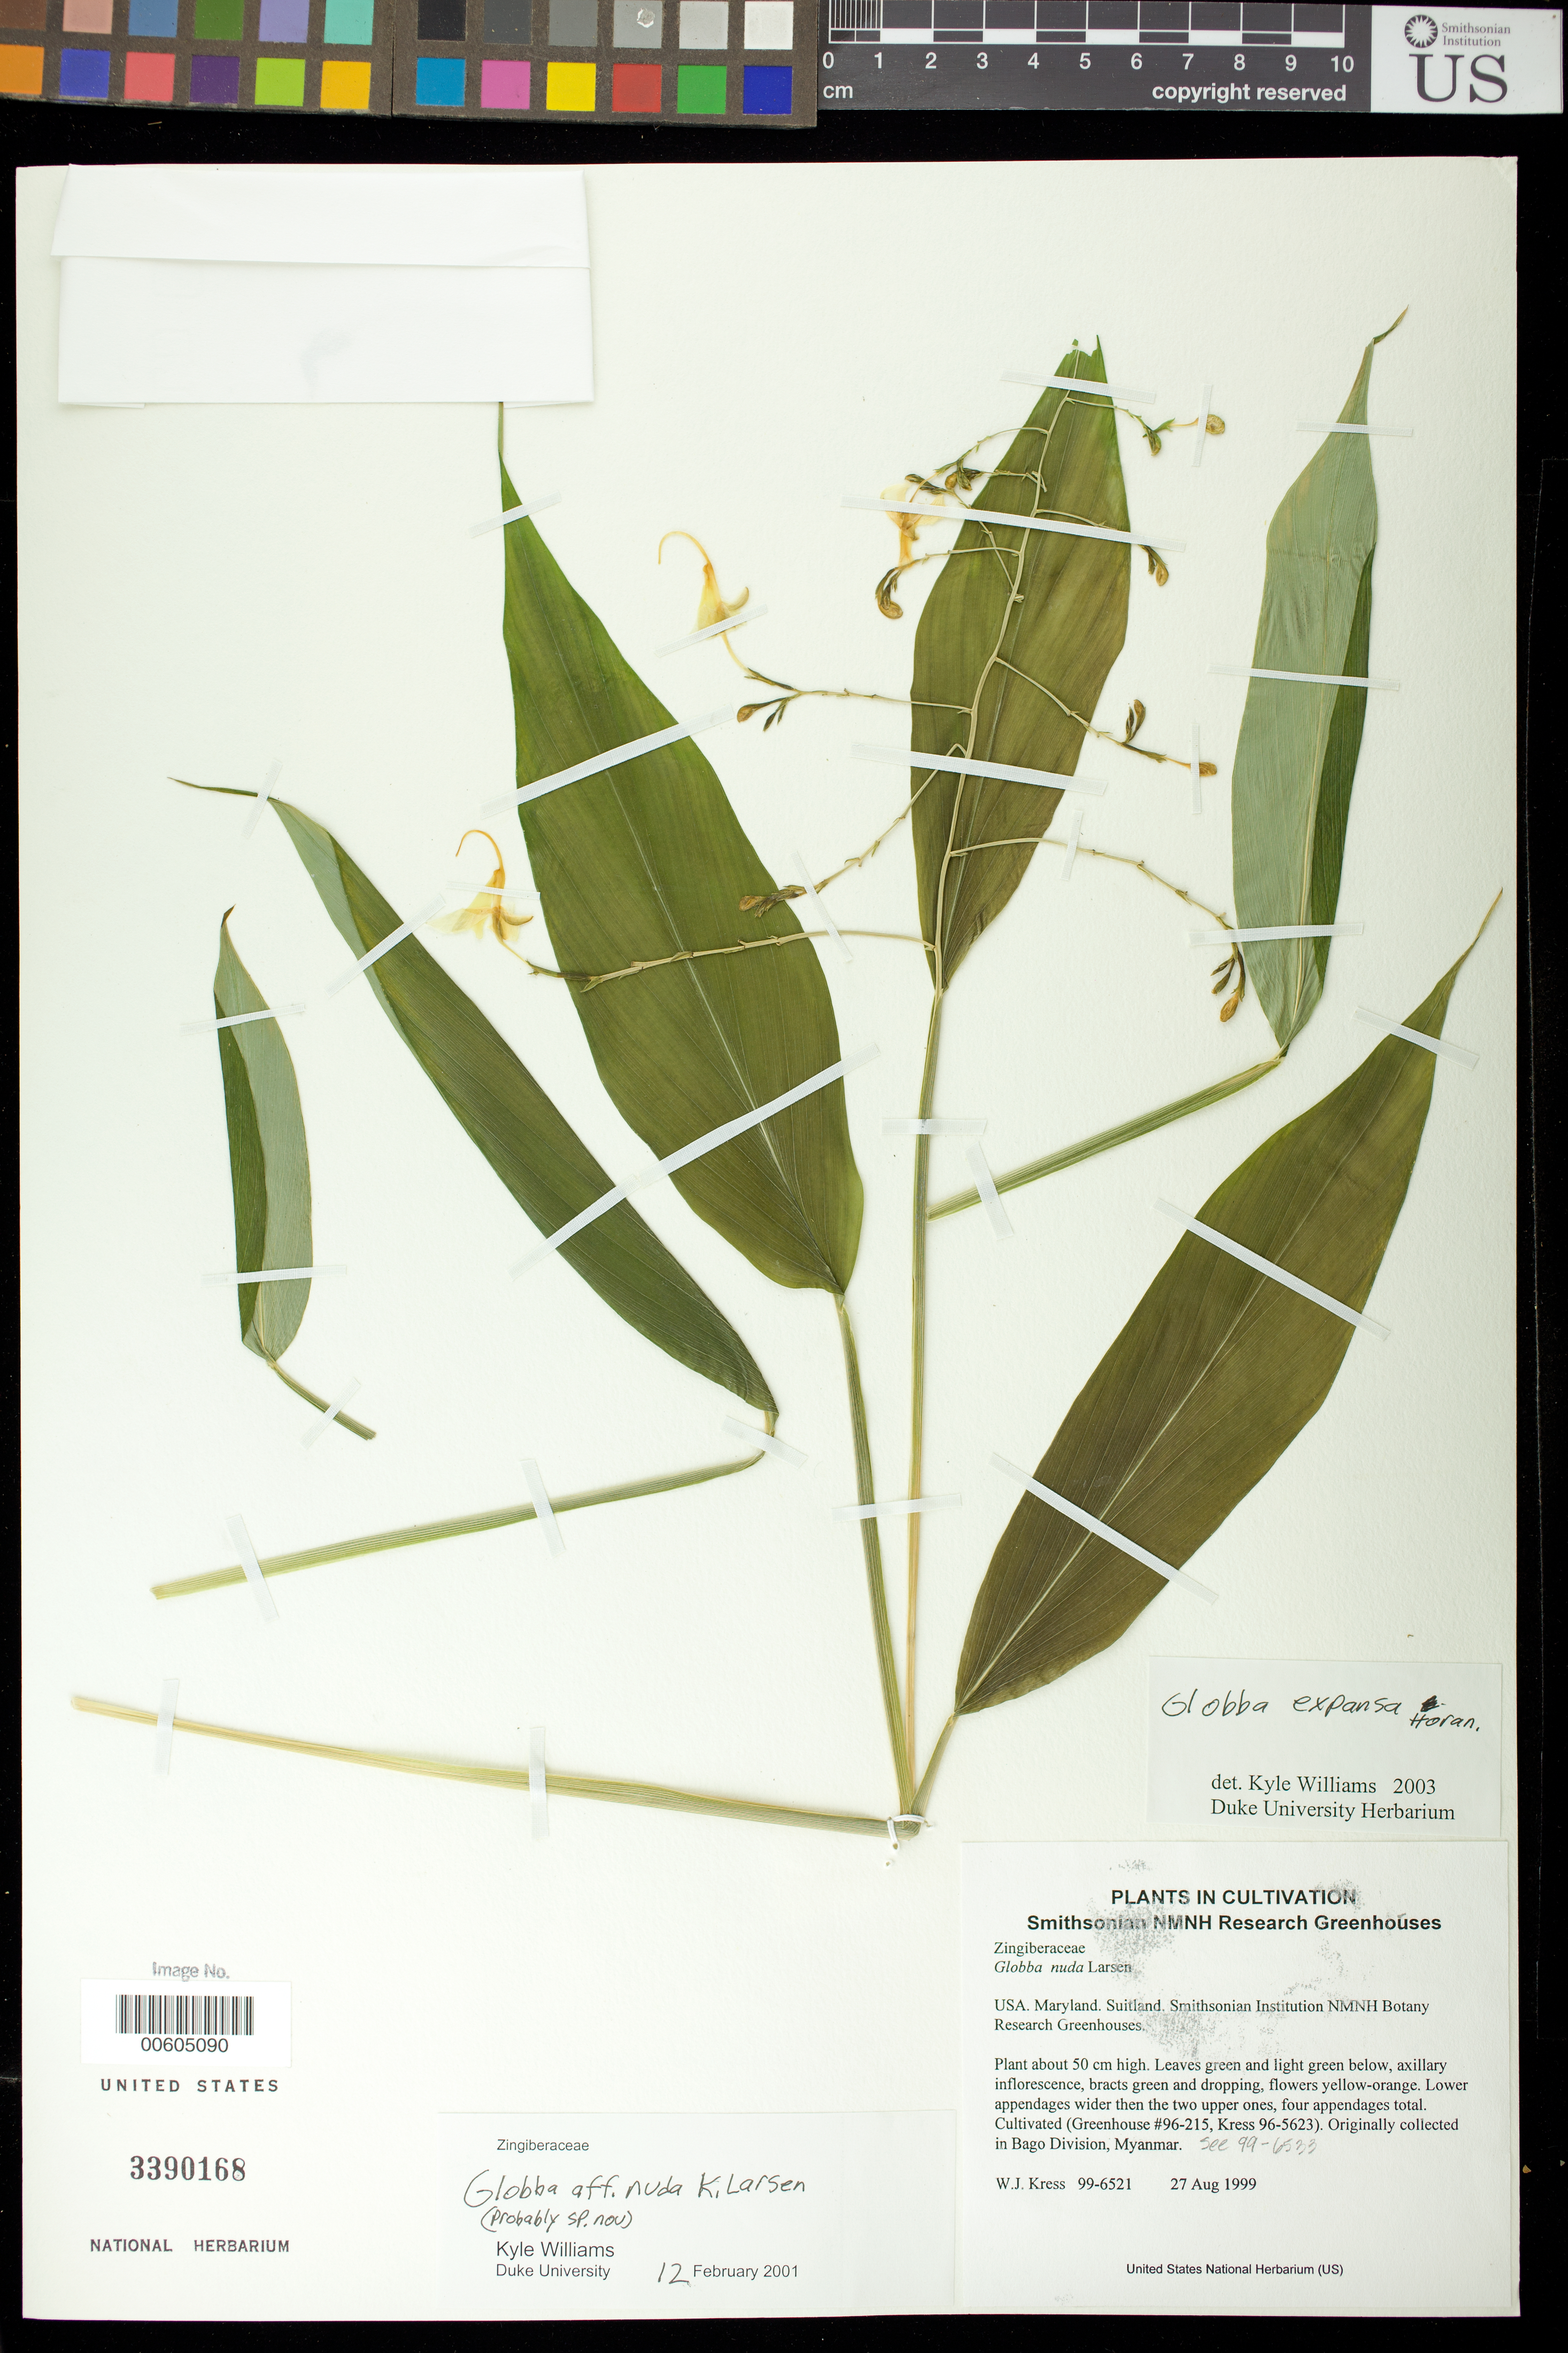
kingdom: Plantae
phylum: Tracheophyta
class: Liliopsida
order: Zingiberales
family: Zingiberaceae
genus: Globba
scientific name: Globba expansa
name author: Wall.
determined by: Williams, K. J.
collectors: W. J. Kress & M. Bordelon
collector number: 99-6521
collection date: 1999-08-27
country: United States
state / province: Maryland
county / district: Prince George's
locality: NMNH Botany Research Greenhouses. Suitland.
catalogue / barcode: US 3390168